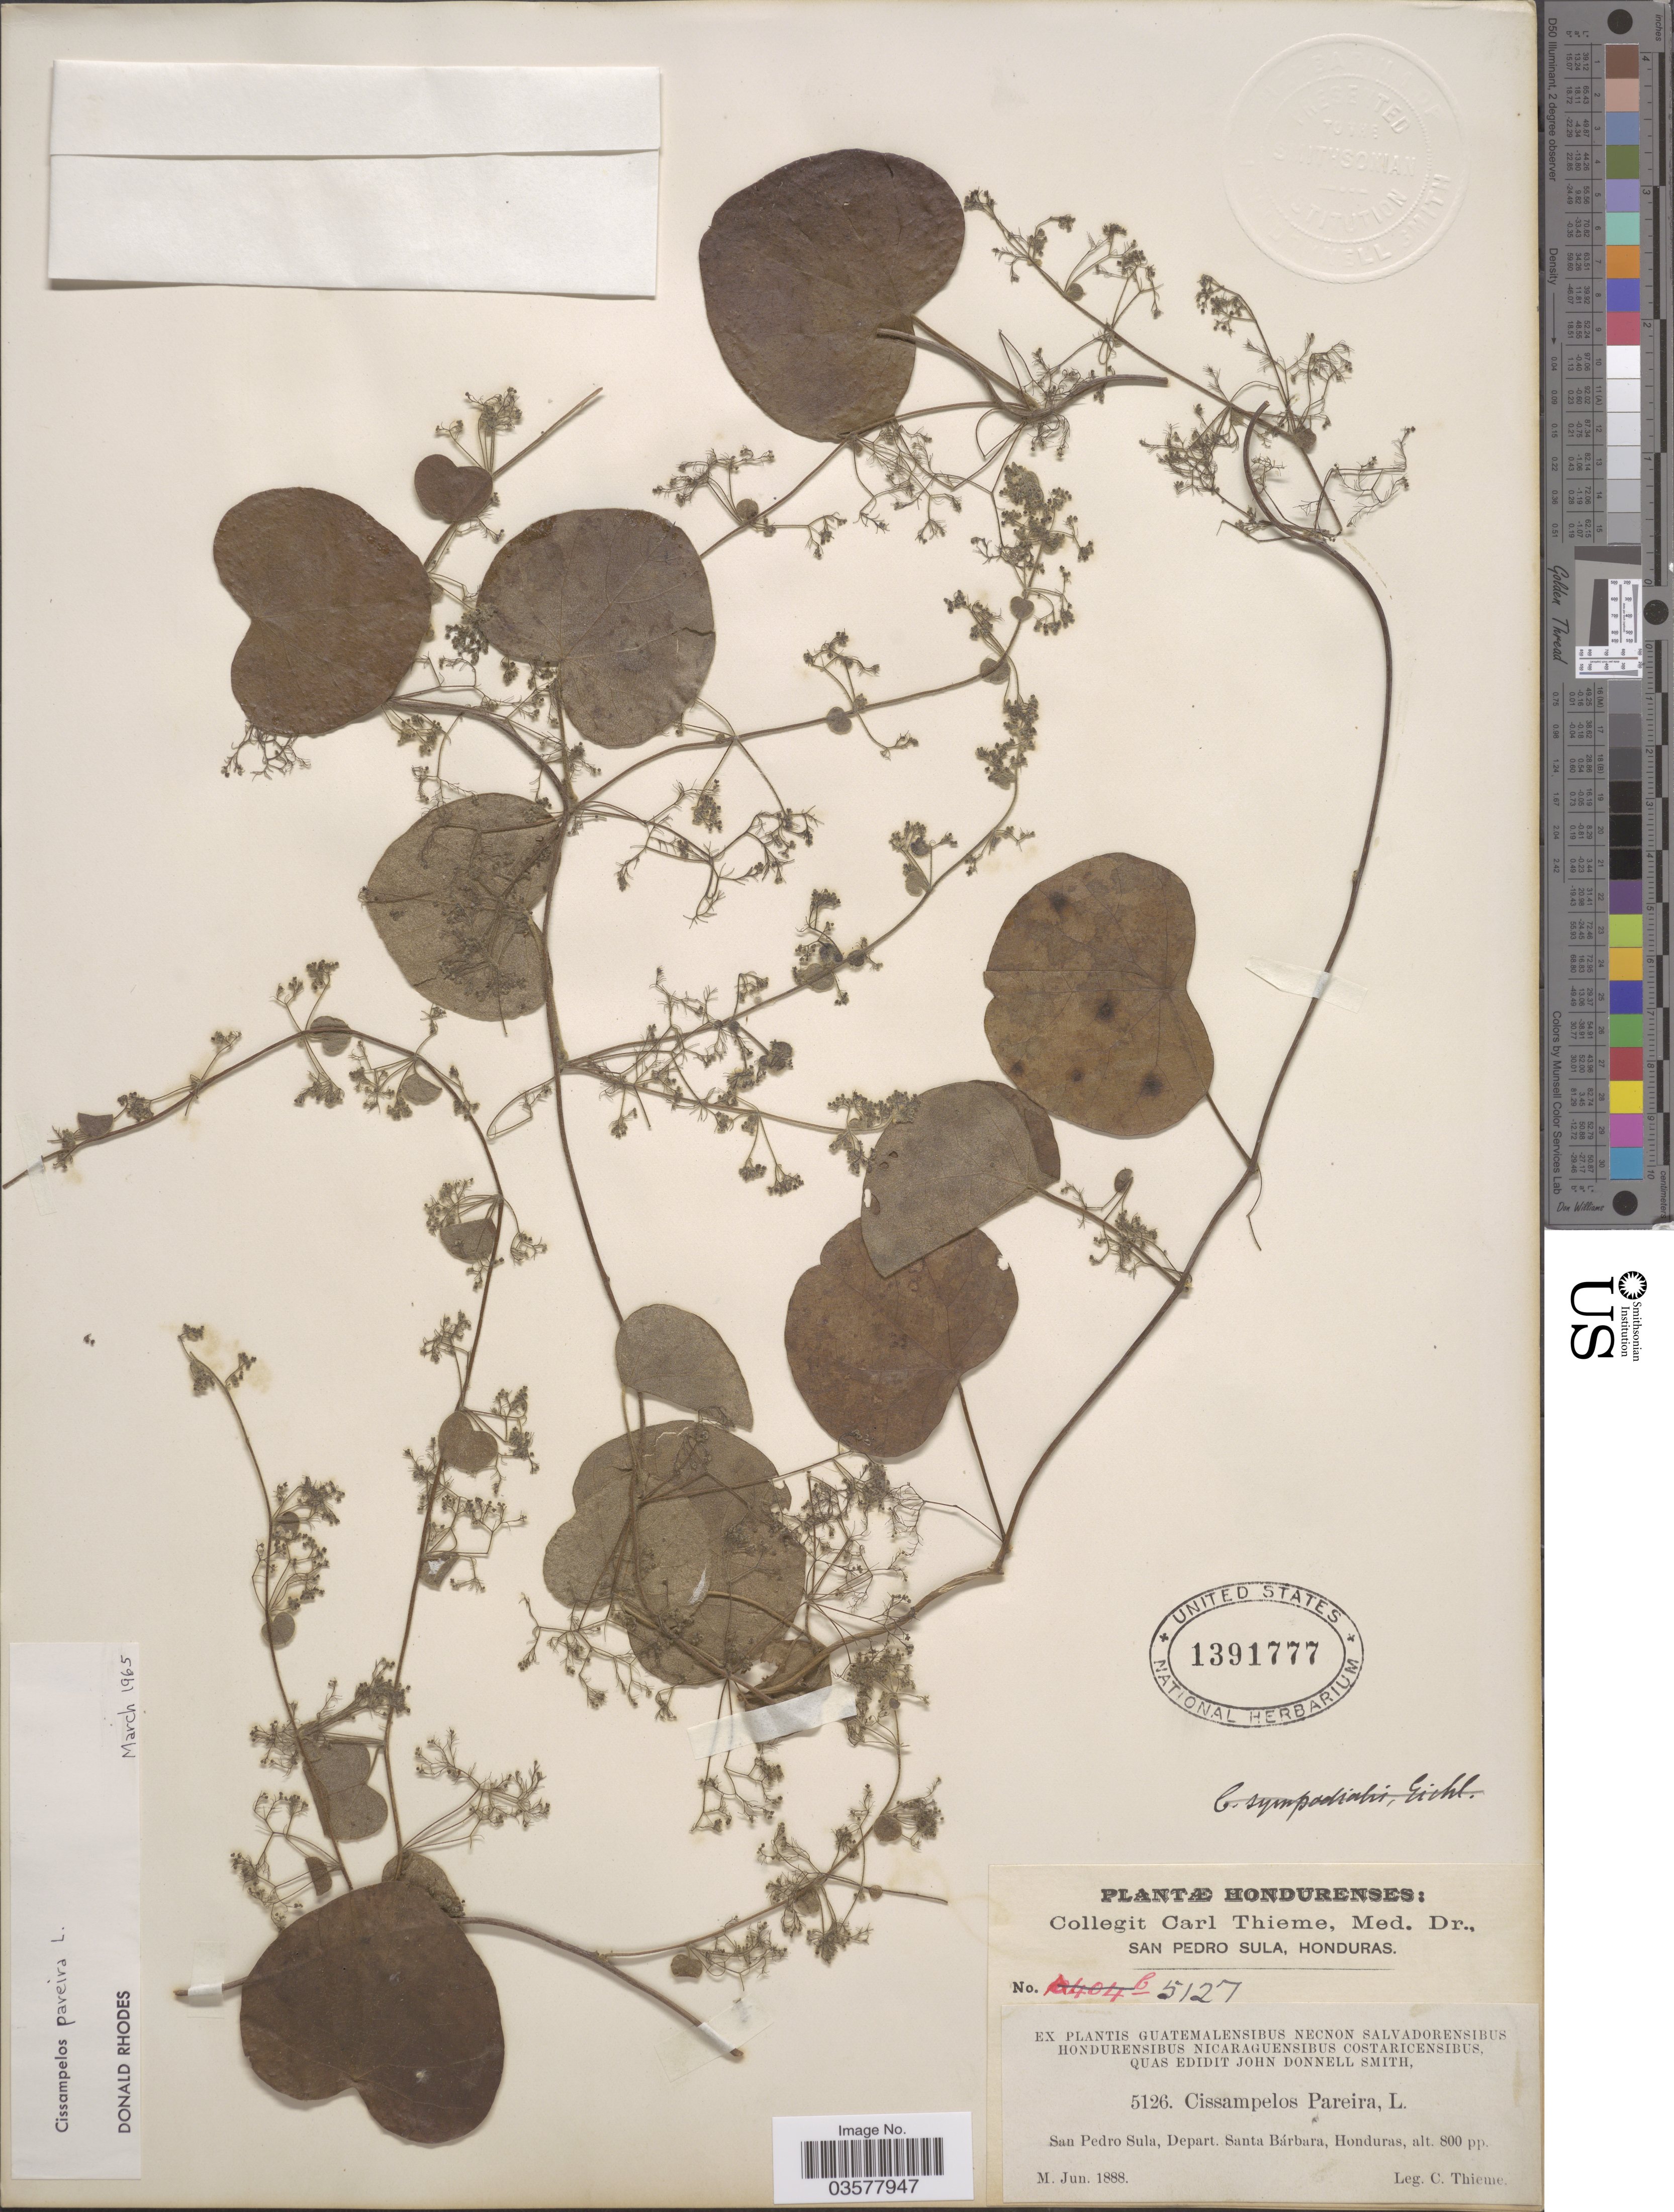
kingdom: Plantae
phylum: Tracheophyta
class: Magnoliopsida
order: Ranunculales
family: Menispermaceae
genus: Cissampelos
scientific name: Cissampelos pareira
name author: L.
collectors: C. Thieme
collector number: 5126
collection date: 1888-06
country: Honduras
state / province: Santa Barbara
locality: San Pedro Sula, Depart. Santa Bárbara.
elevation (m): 244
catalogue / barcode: US 1391777